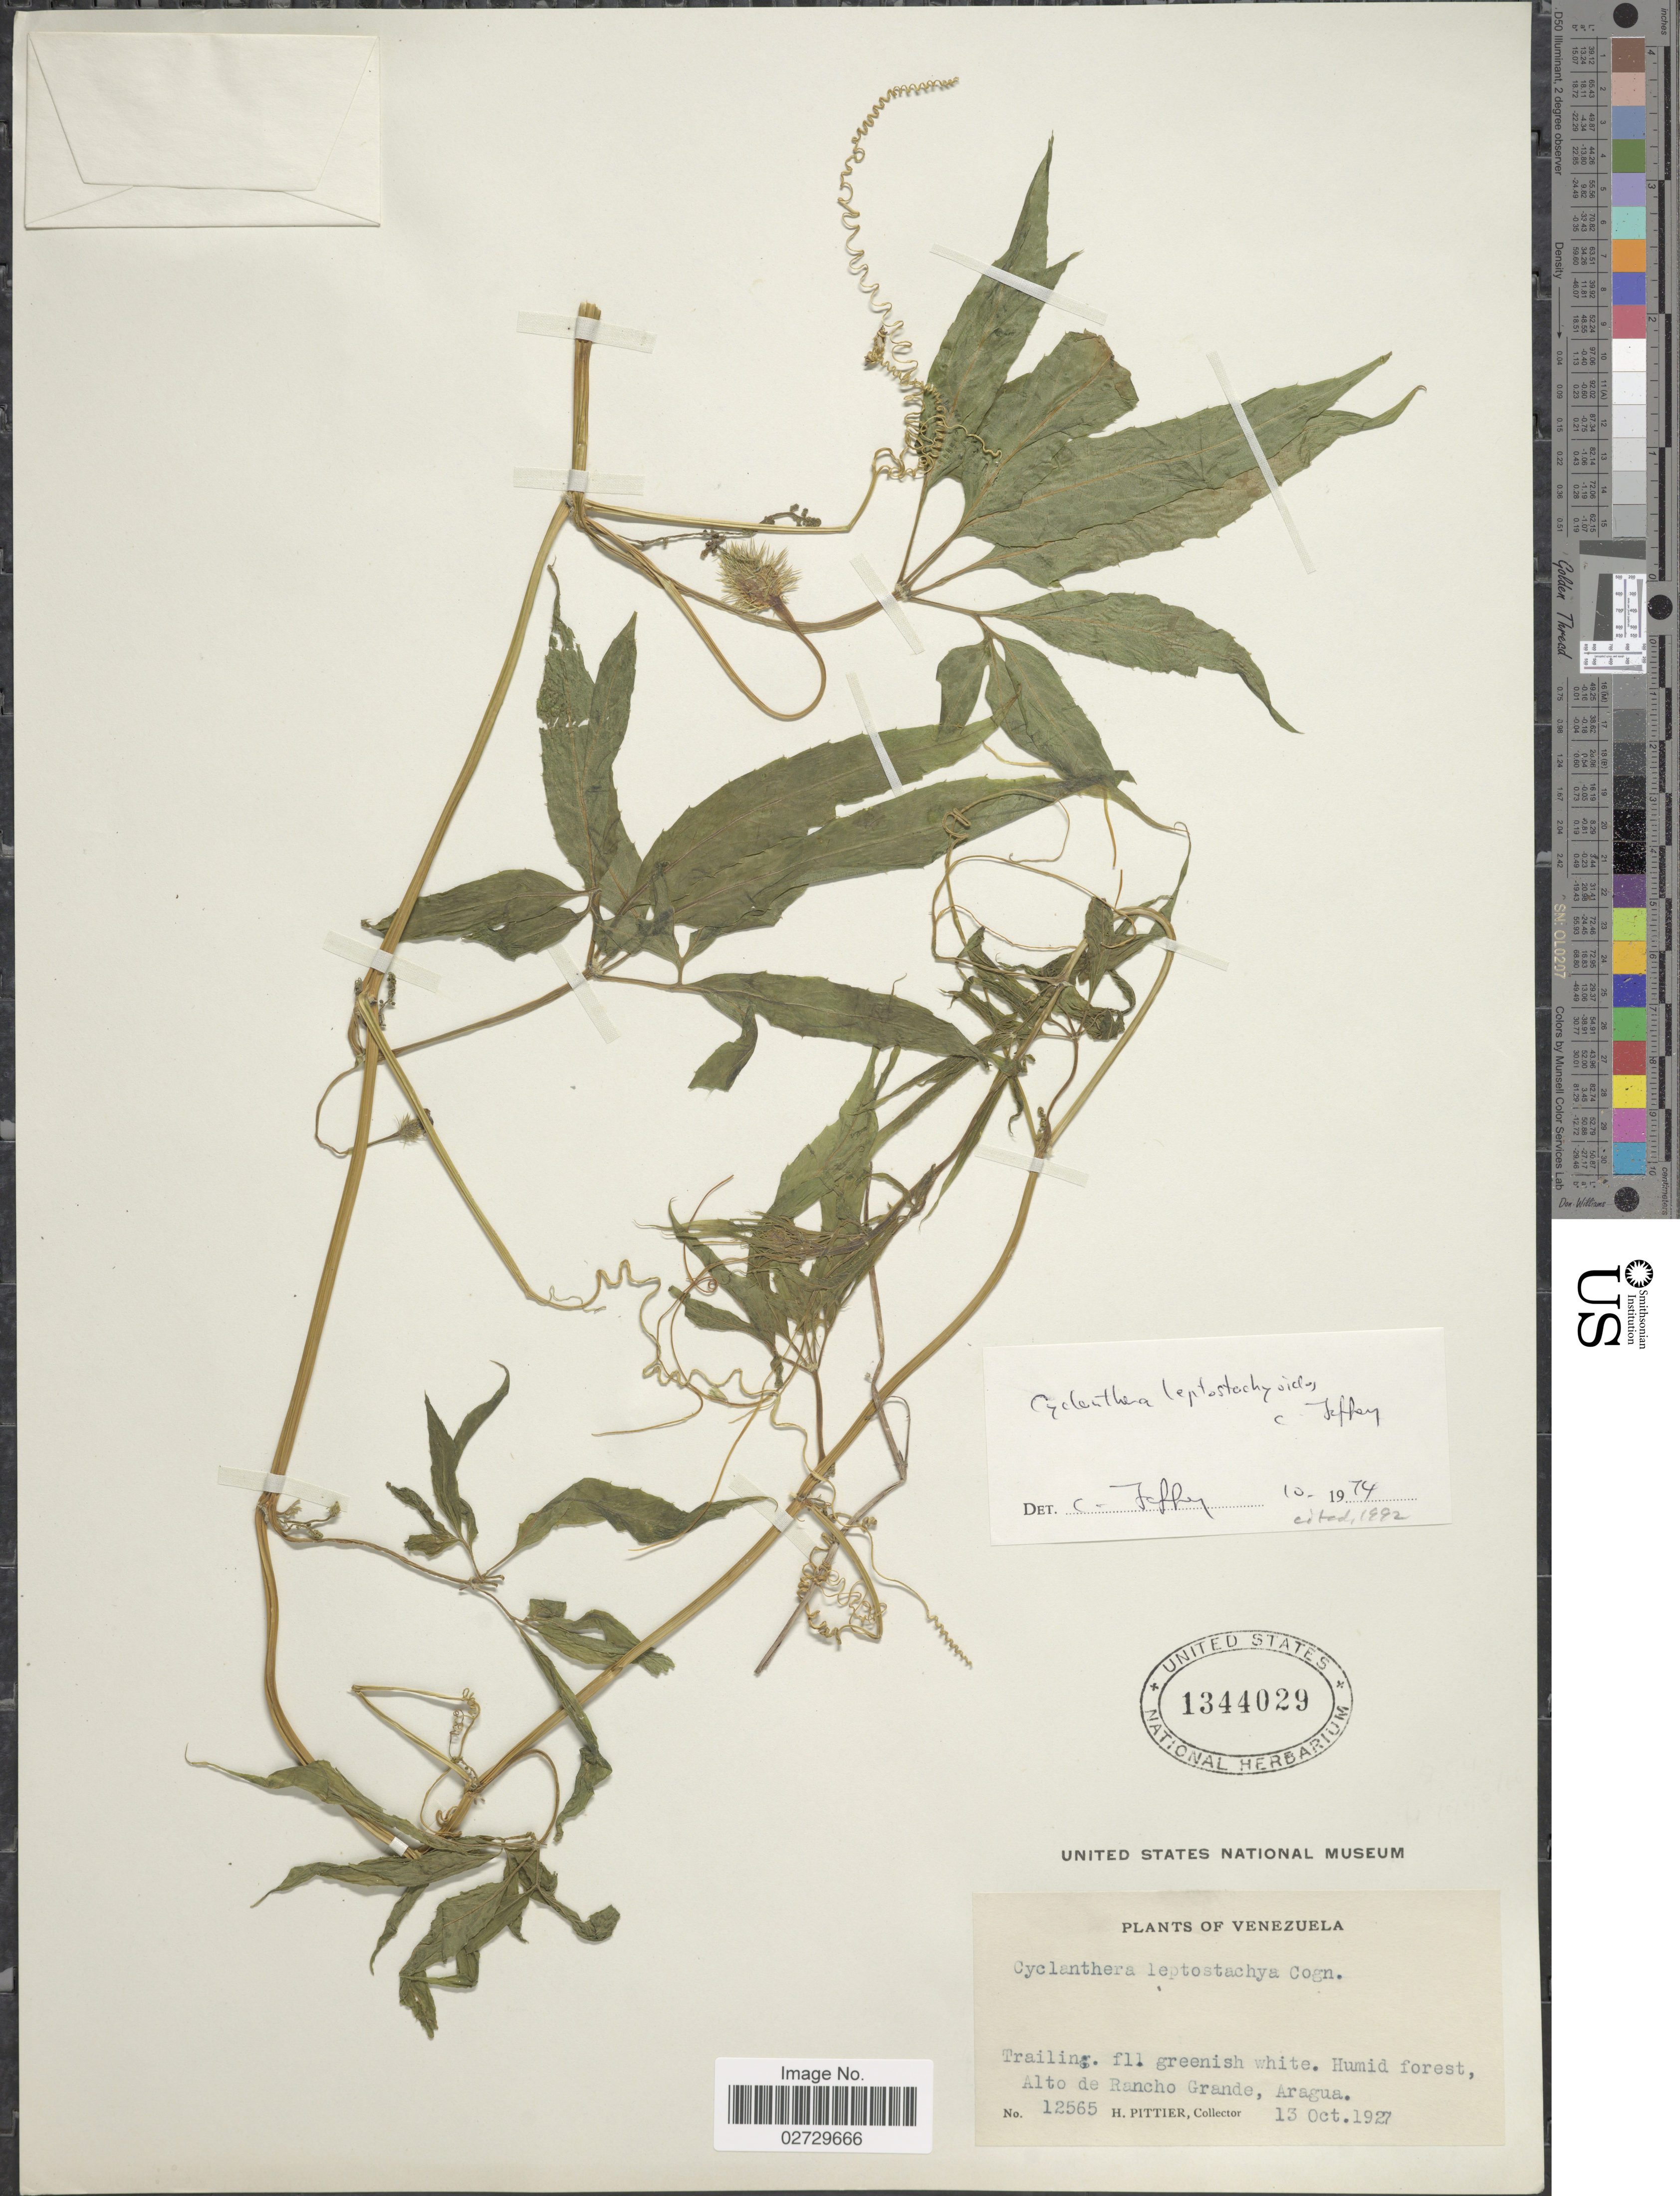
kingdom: Plantae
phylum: Tracheophyta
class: Magnoliopsida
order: Cucurbitales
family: Cucurbitaceae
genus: Cyclanthera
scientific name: Cyclanthera leptostachyoides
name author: C. Jeffrey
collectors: H. F. Pittier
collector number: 12565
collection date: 1927-10-13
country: Venezuela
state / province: Aragua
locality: Alto de Rancho Grande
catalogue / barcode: US 1344029